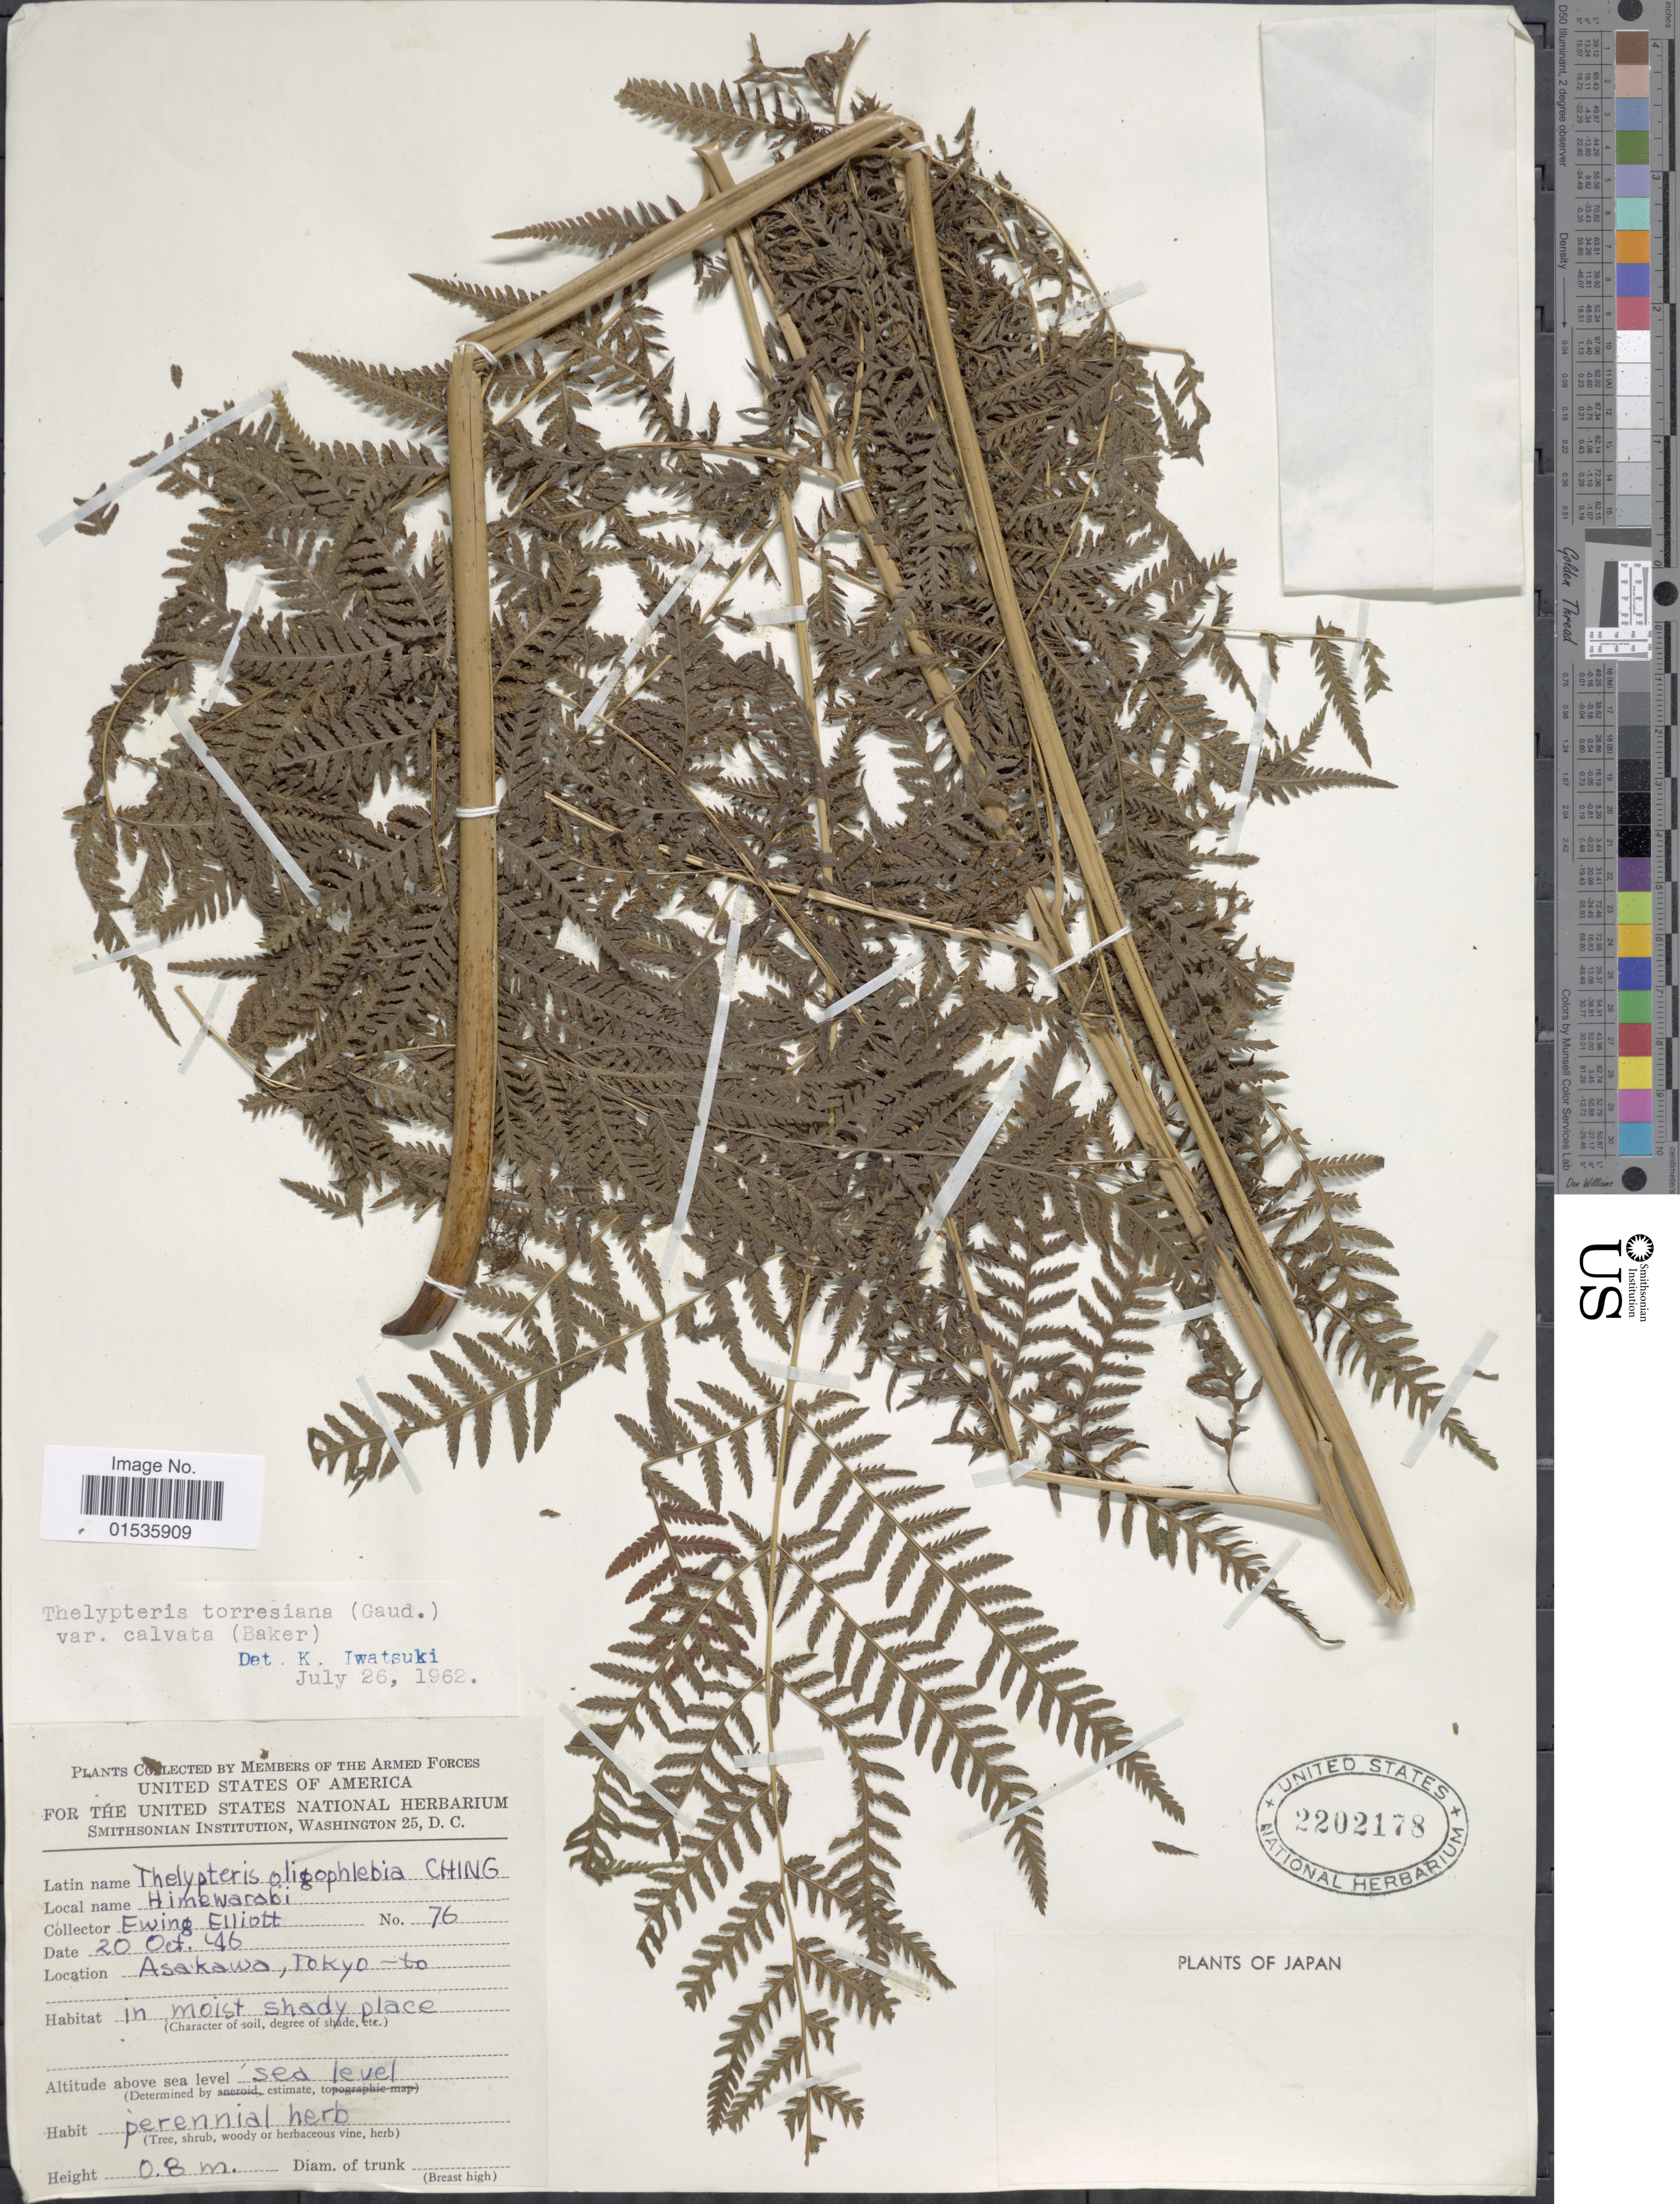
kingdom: Plantae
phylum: Tracheophyta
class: Polypodiopsida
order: Polypodiales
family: Thelypteridaceae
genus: Macrothelypteris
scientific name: Macrothelypteris torresiana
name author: (Gaudich.) Ching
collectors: E. Elliott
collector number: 76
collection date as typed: Transcribed d/m/y: 20/10/46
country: Japan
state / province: Tokyo, Federal City of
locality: Asakawa, Tokyo-to.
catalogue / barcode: US 2202178